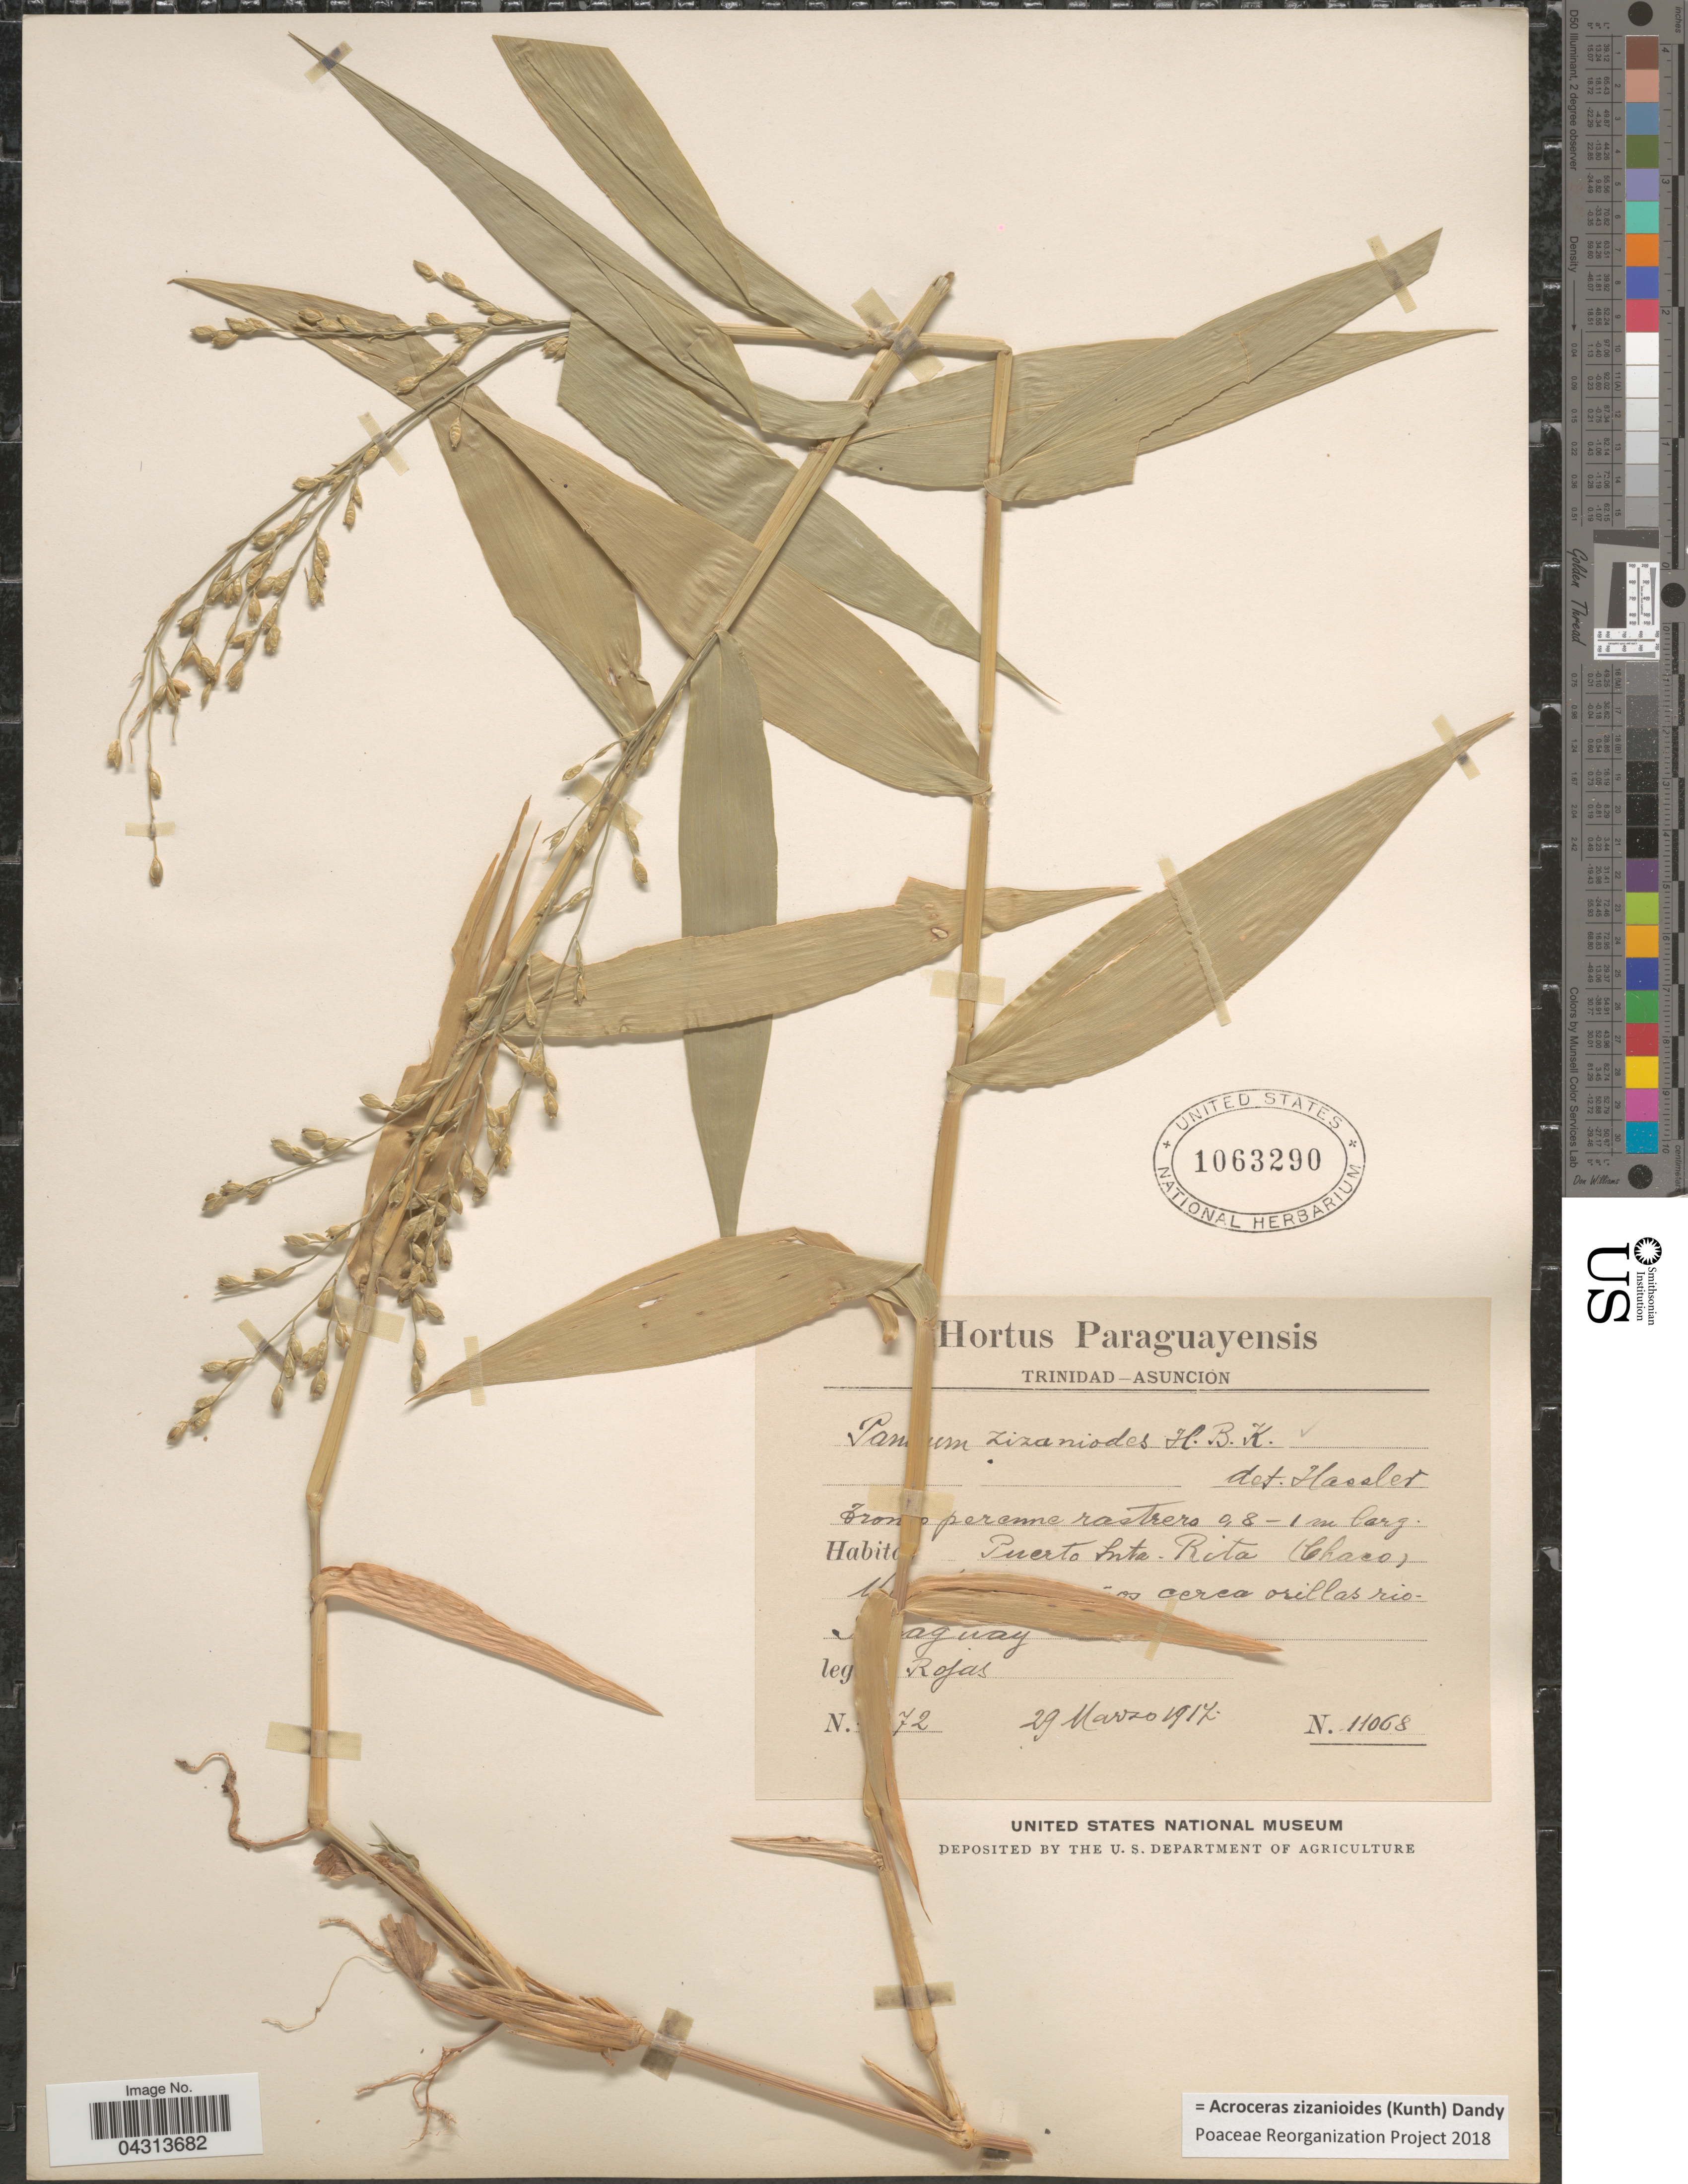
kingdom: Plantae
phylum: Tracheophyta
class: Liliopsida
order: Poales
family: Poaceae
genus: Acroceras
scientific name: Acroceras zizanioides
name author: (Kunth) Dandy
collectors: Rojas, --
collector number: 11068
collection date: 1917-03-29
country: Paraguay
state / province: Asuncion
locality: Puerto Santa - Rita (Chaco). [illegible text] cerca orillas rio-Paraguay.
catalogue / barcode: US 1063290